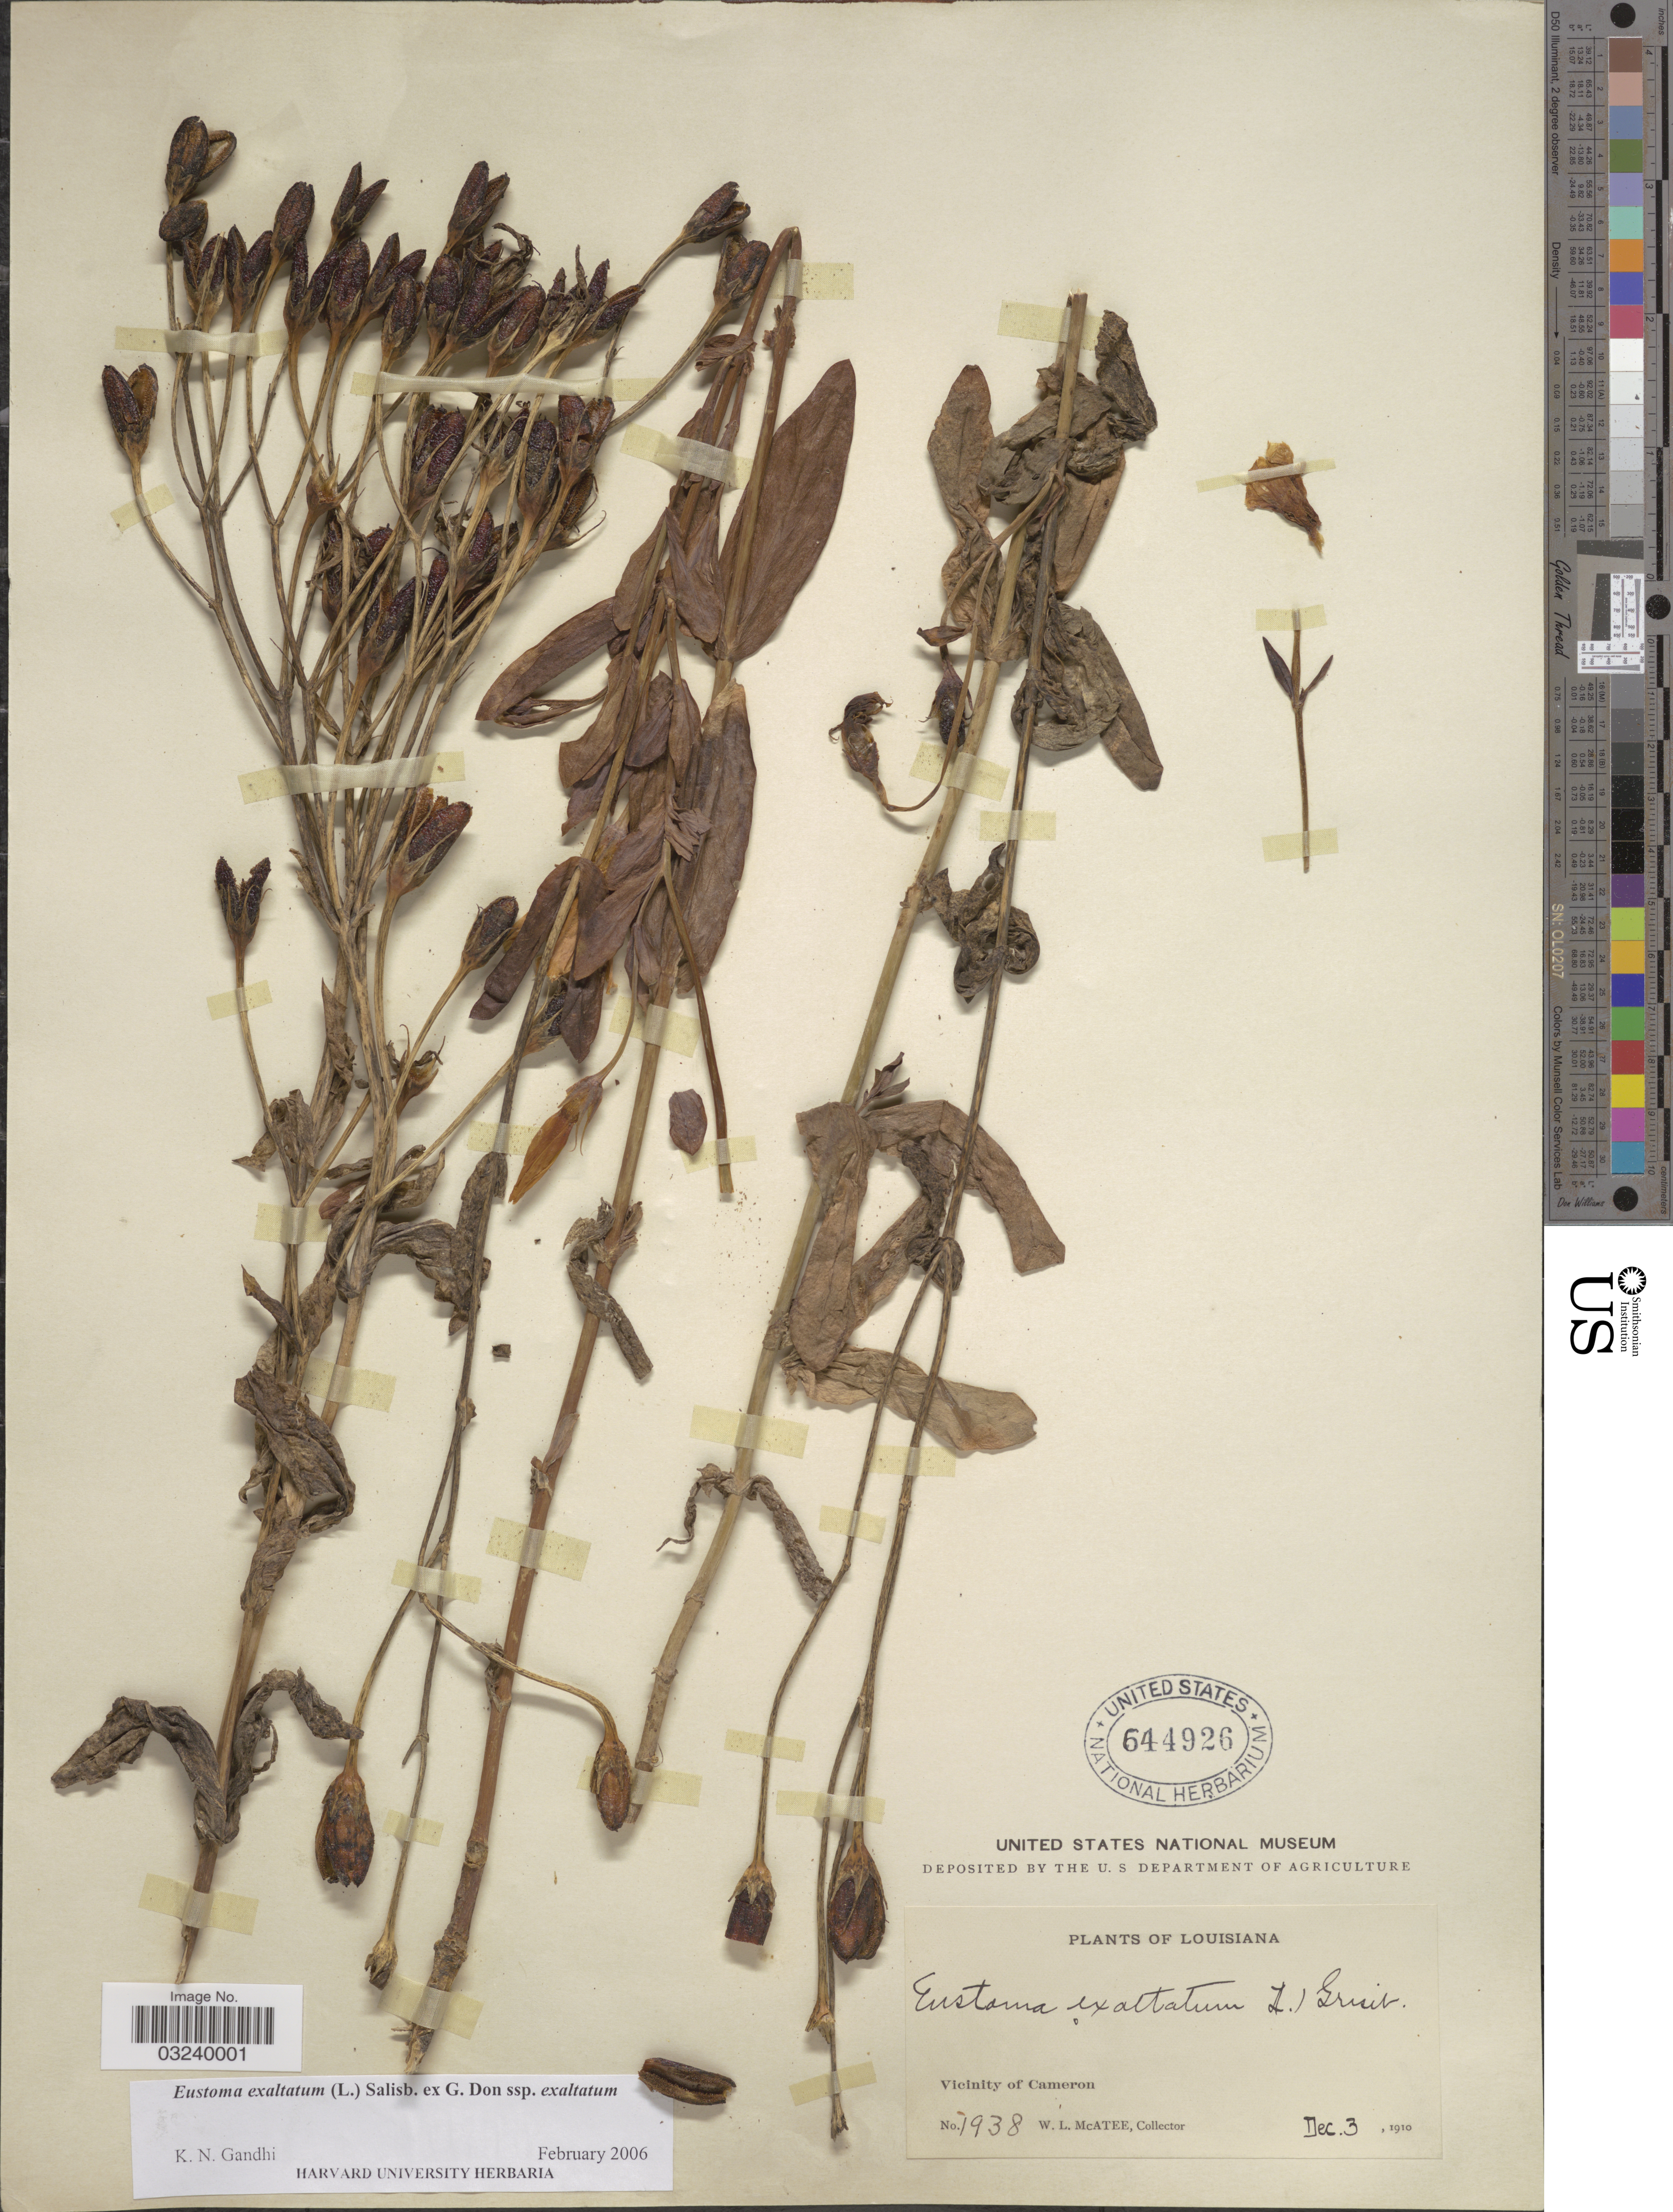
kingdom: Plantae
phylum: Tracheophyta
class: Magnoliopsida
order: Gentianales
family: Gentianaceae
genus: Eustoma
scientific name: Eustoma exaltatum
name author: (L.) Salisb. ex Don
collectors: W. McAtee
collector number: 1938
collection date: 1910-12-03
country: United States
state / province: Louisiana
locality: Vicinity of Cameron.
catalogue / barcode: US 644926